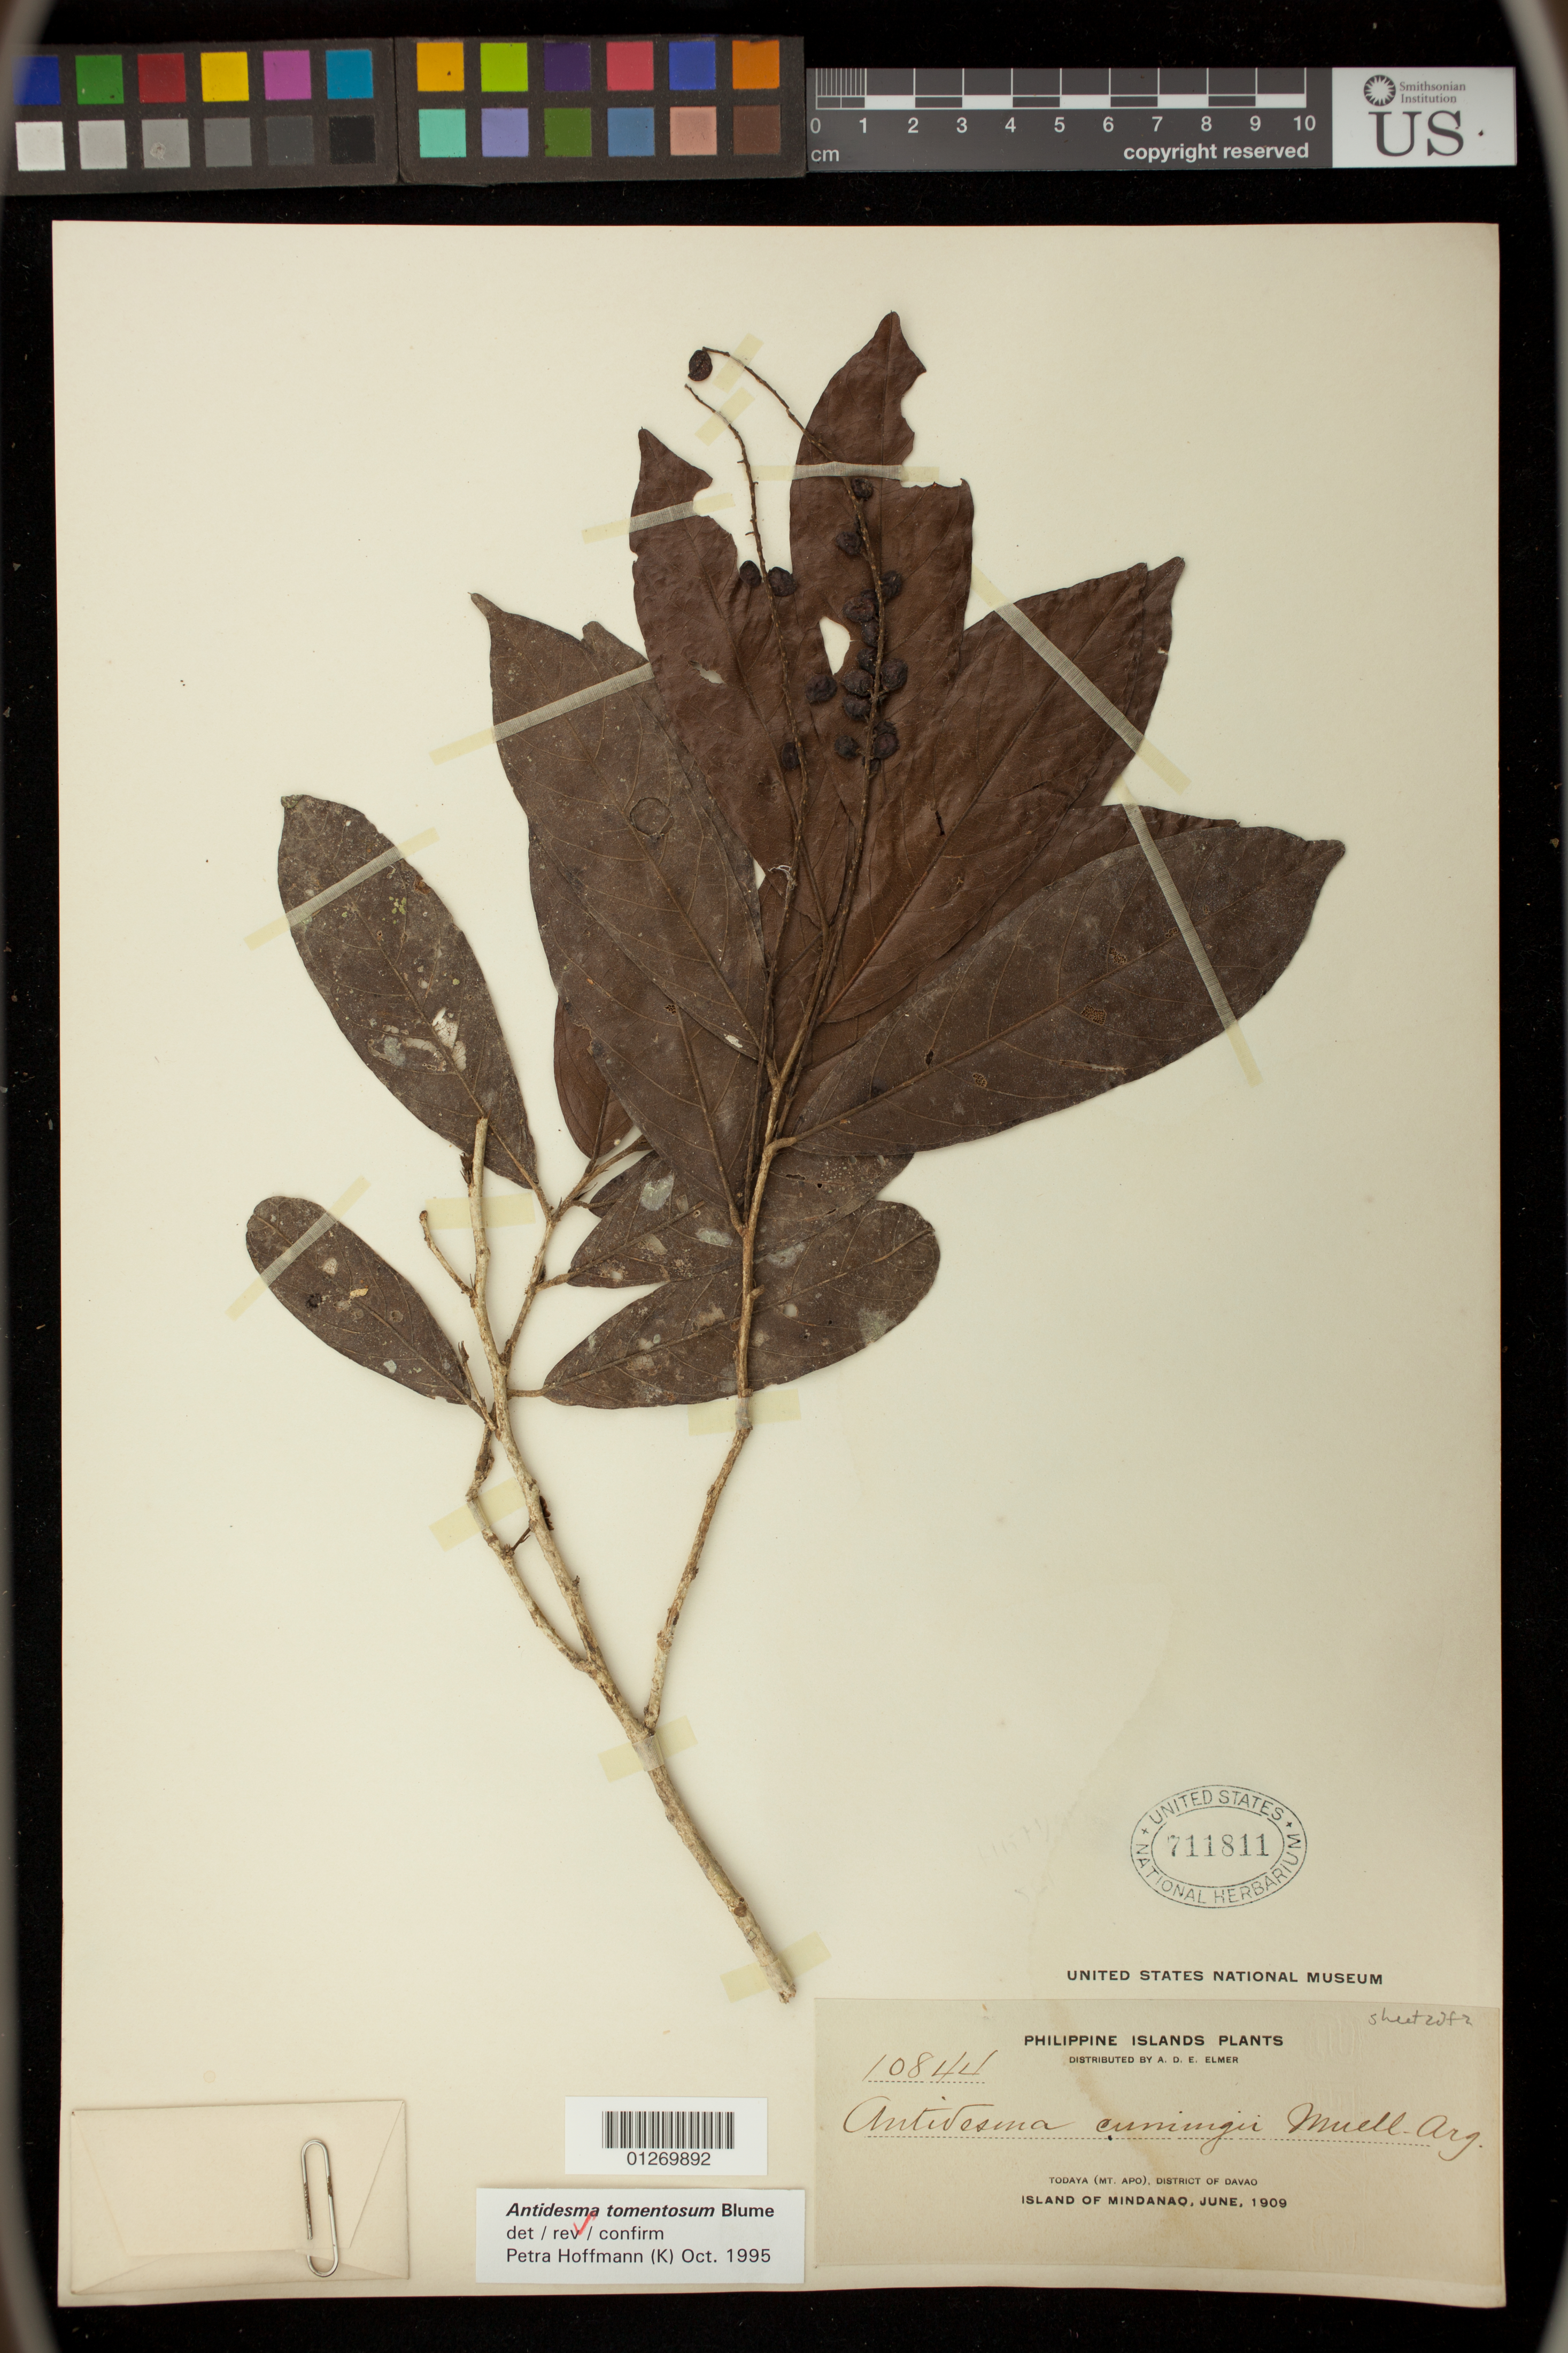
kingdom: Plantae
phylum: Tracheophyta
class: Magnoliopsida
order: Malpighiales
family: Phyllanthaceae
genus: Antidesma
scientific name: Antidesma tomentosum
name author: Blume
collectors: A. D. E. Elmer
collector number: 10844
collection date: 1909-06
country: Philippines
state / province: Davao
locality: Todaya (Mt. Apo), District of Davao, Island of Mindanao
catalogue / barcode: US 711811